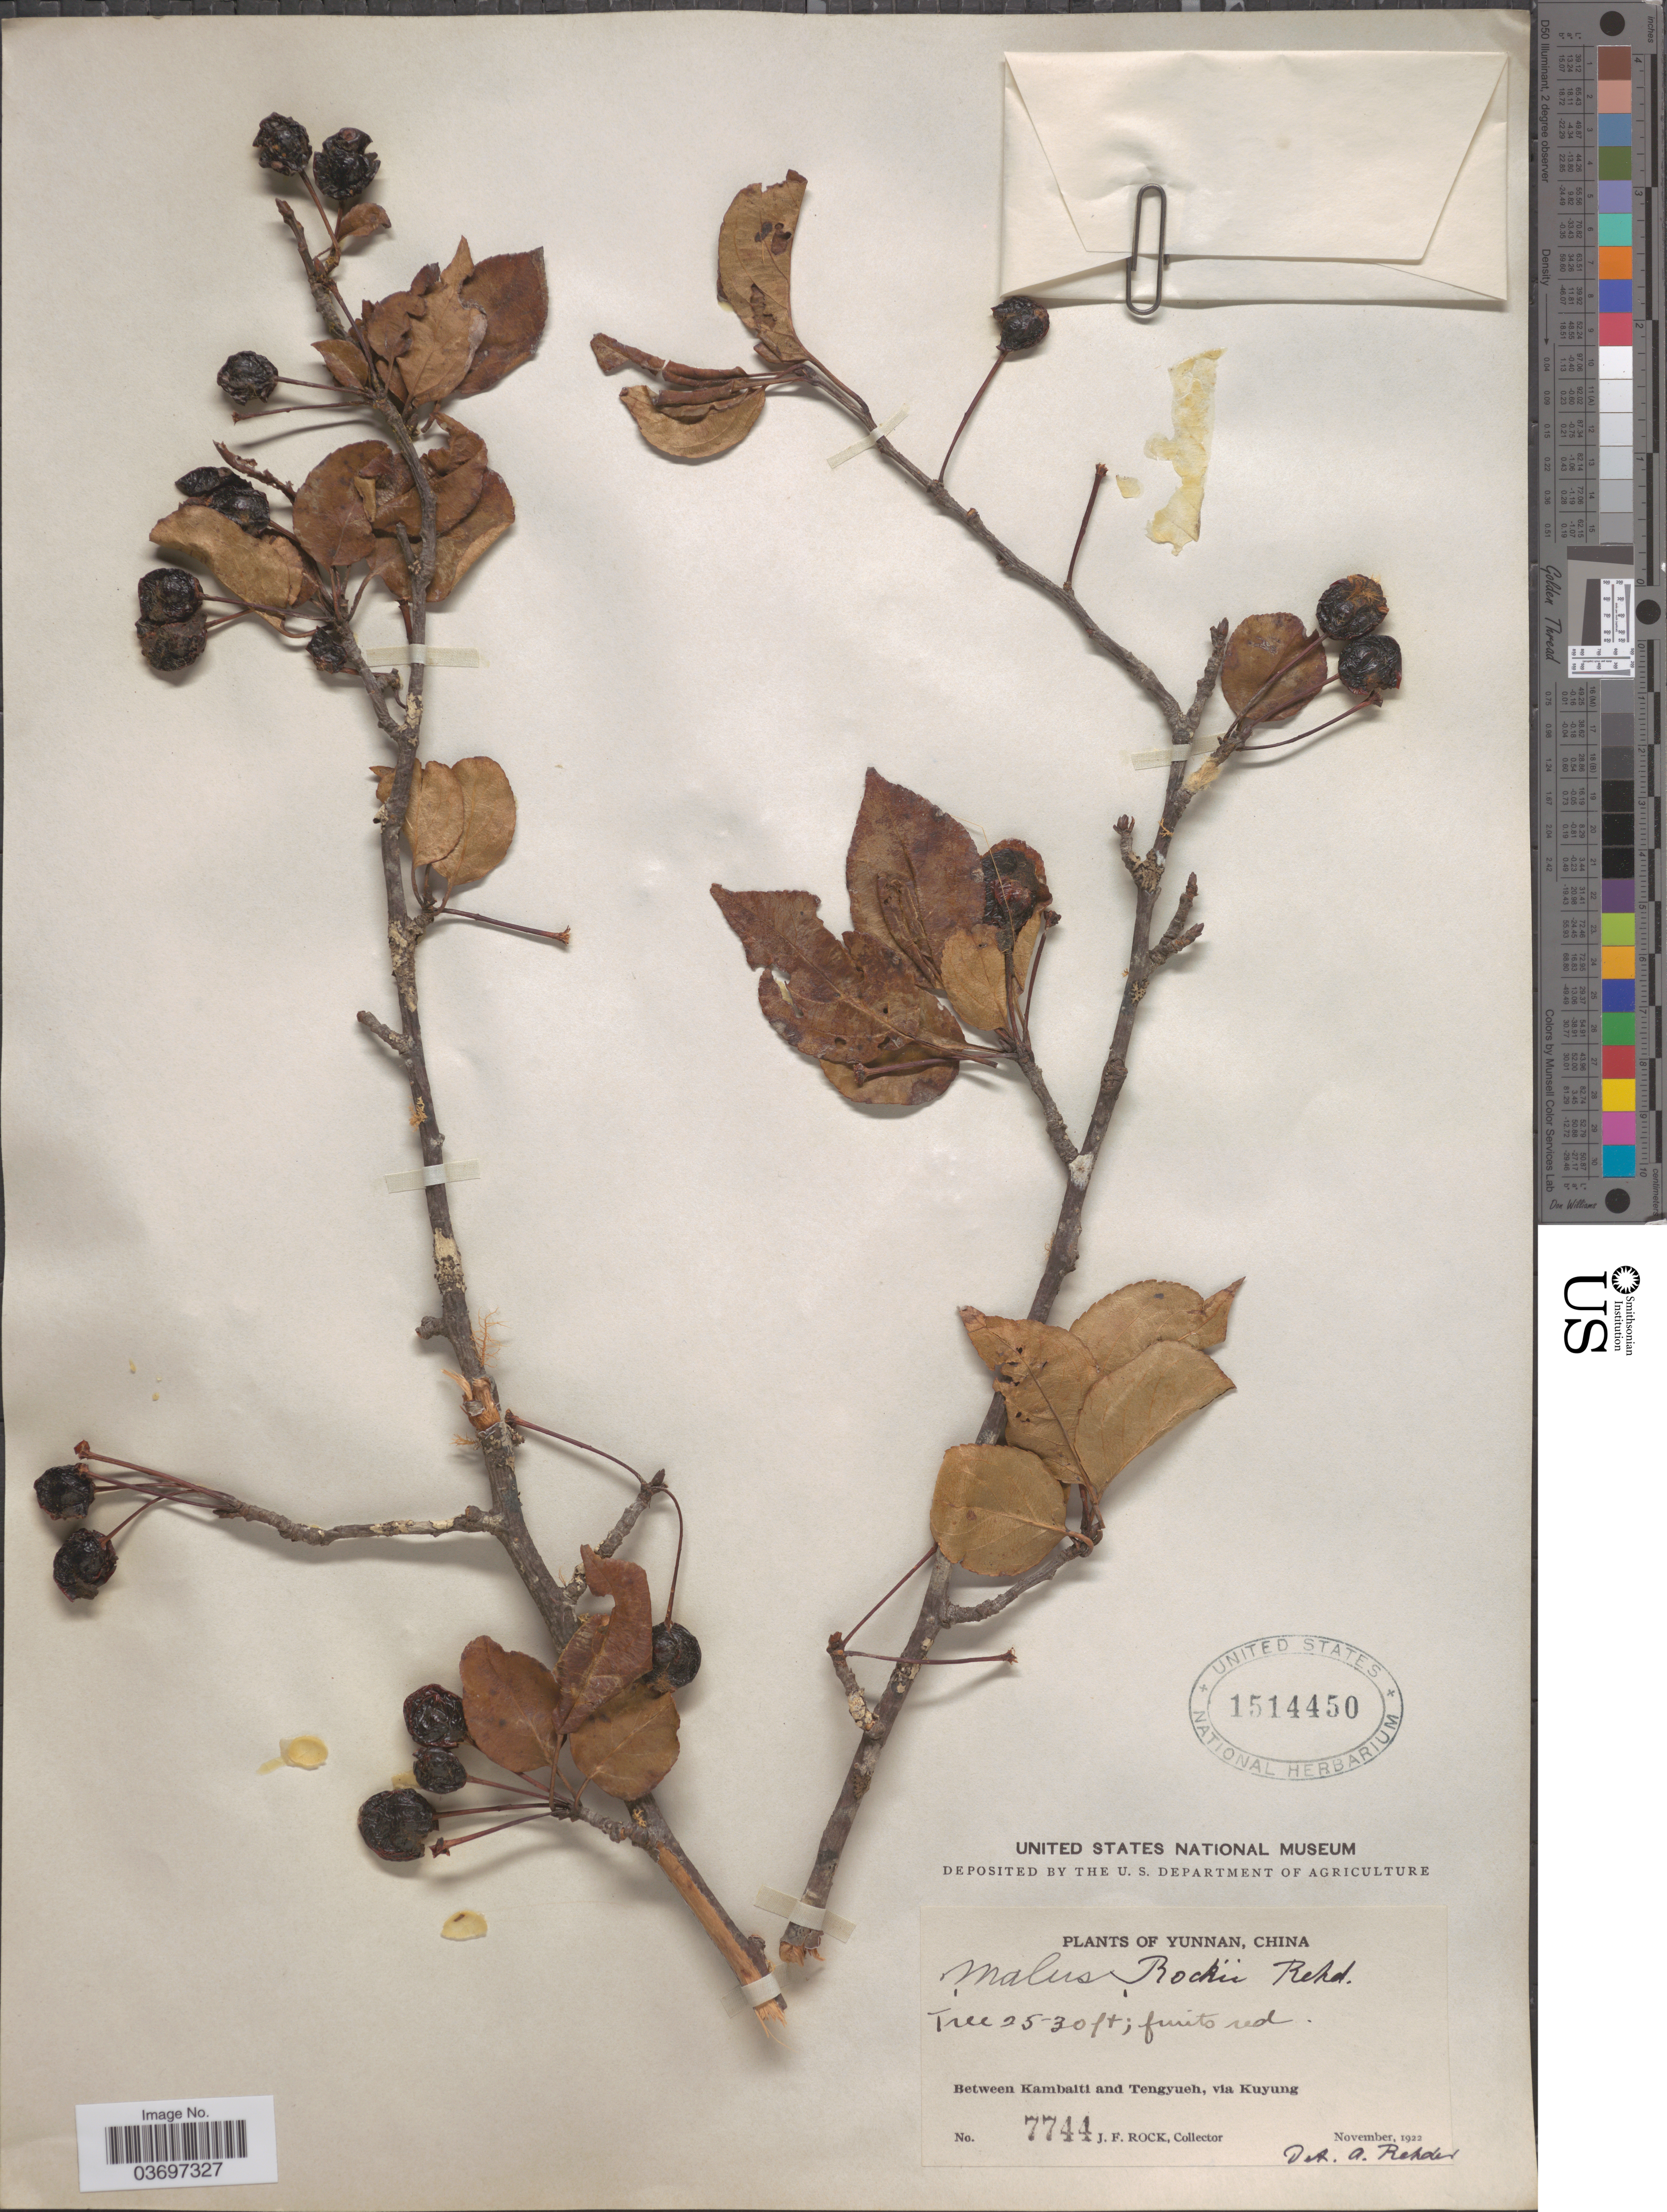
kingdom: Plantae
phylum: Tracheophyta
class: Magnoliopsida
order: Rosales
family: Rosaceae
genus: Malus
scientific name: Malus rockii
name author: Rehder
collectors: J. Rock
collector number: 7744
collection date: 1922-11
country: China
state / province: Yunnan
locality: Between Kambaiti and Tengyueh, via Kuyung.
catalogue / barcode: US 1514450